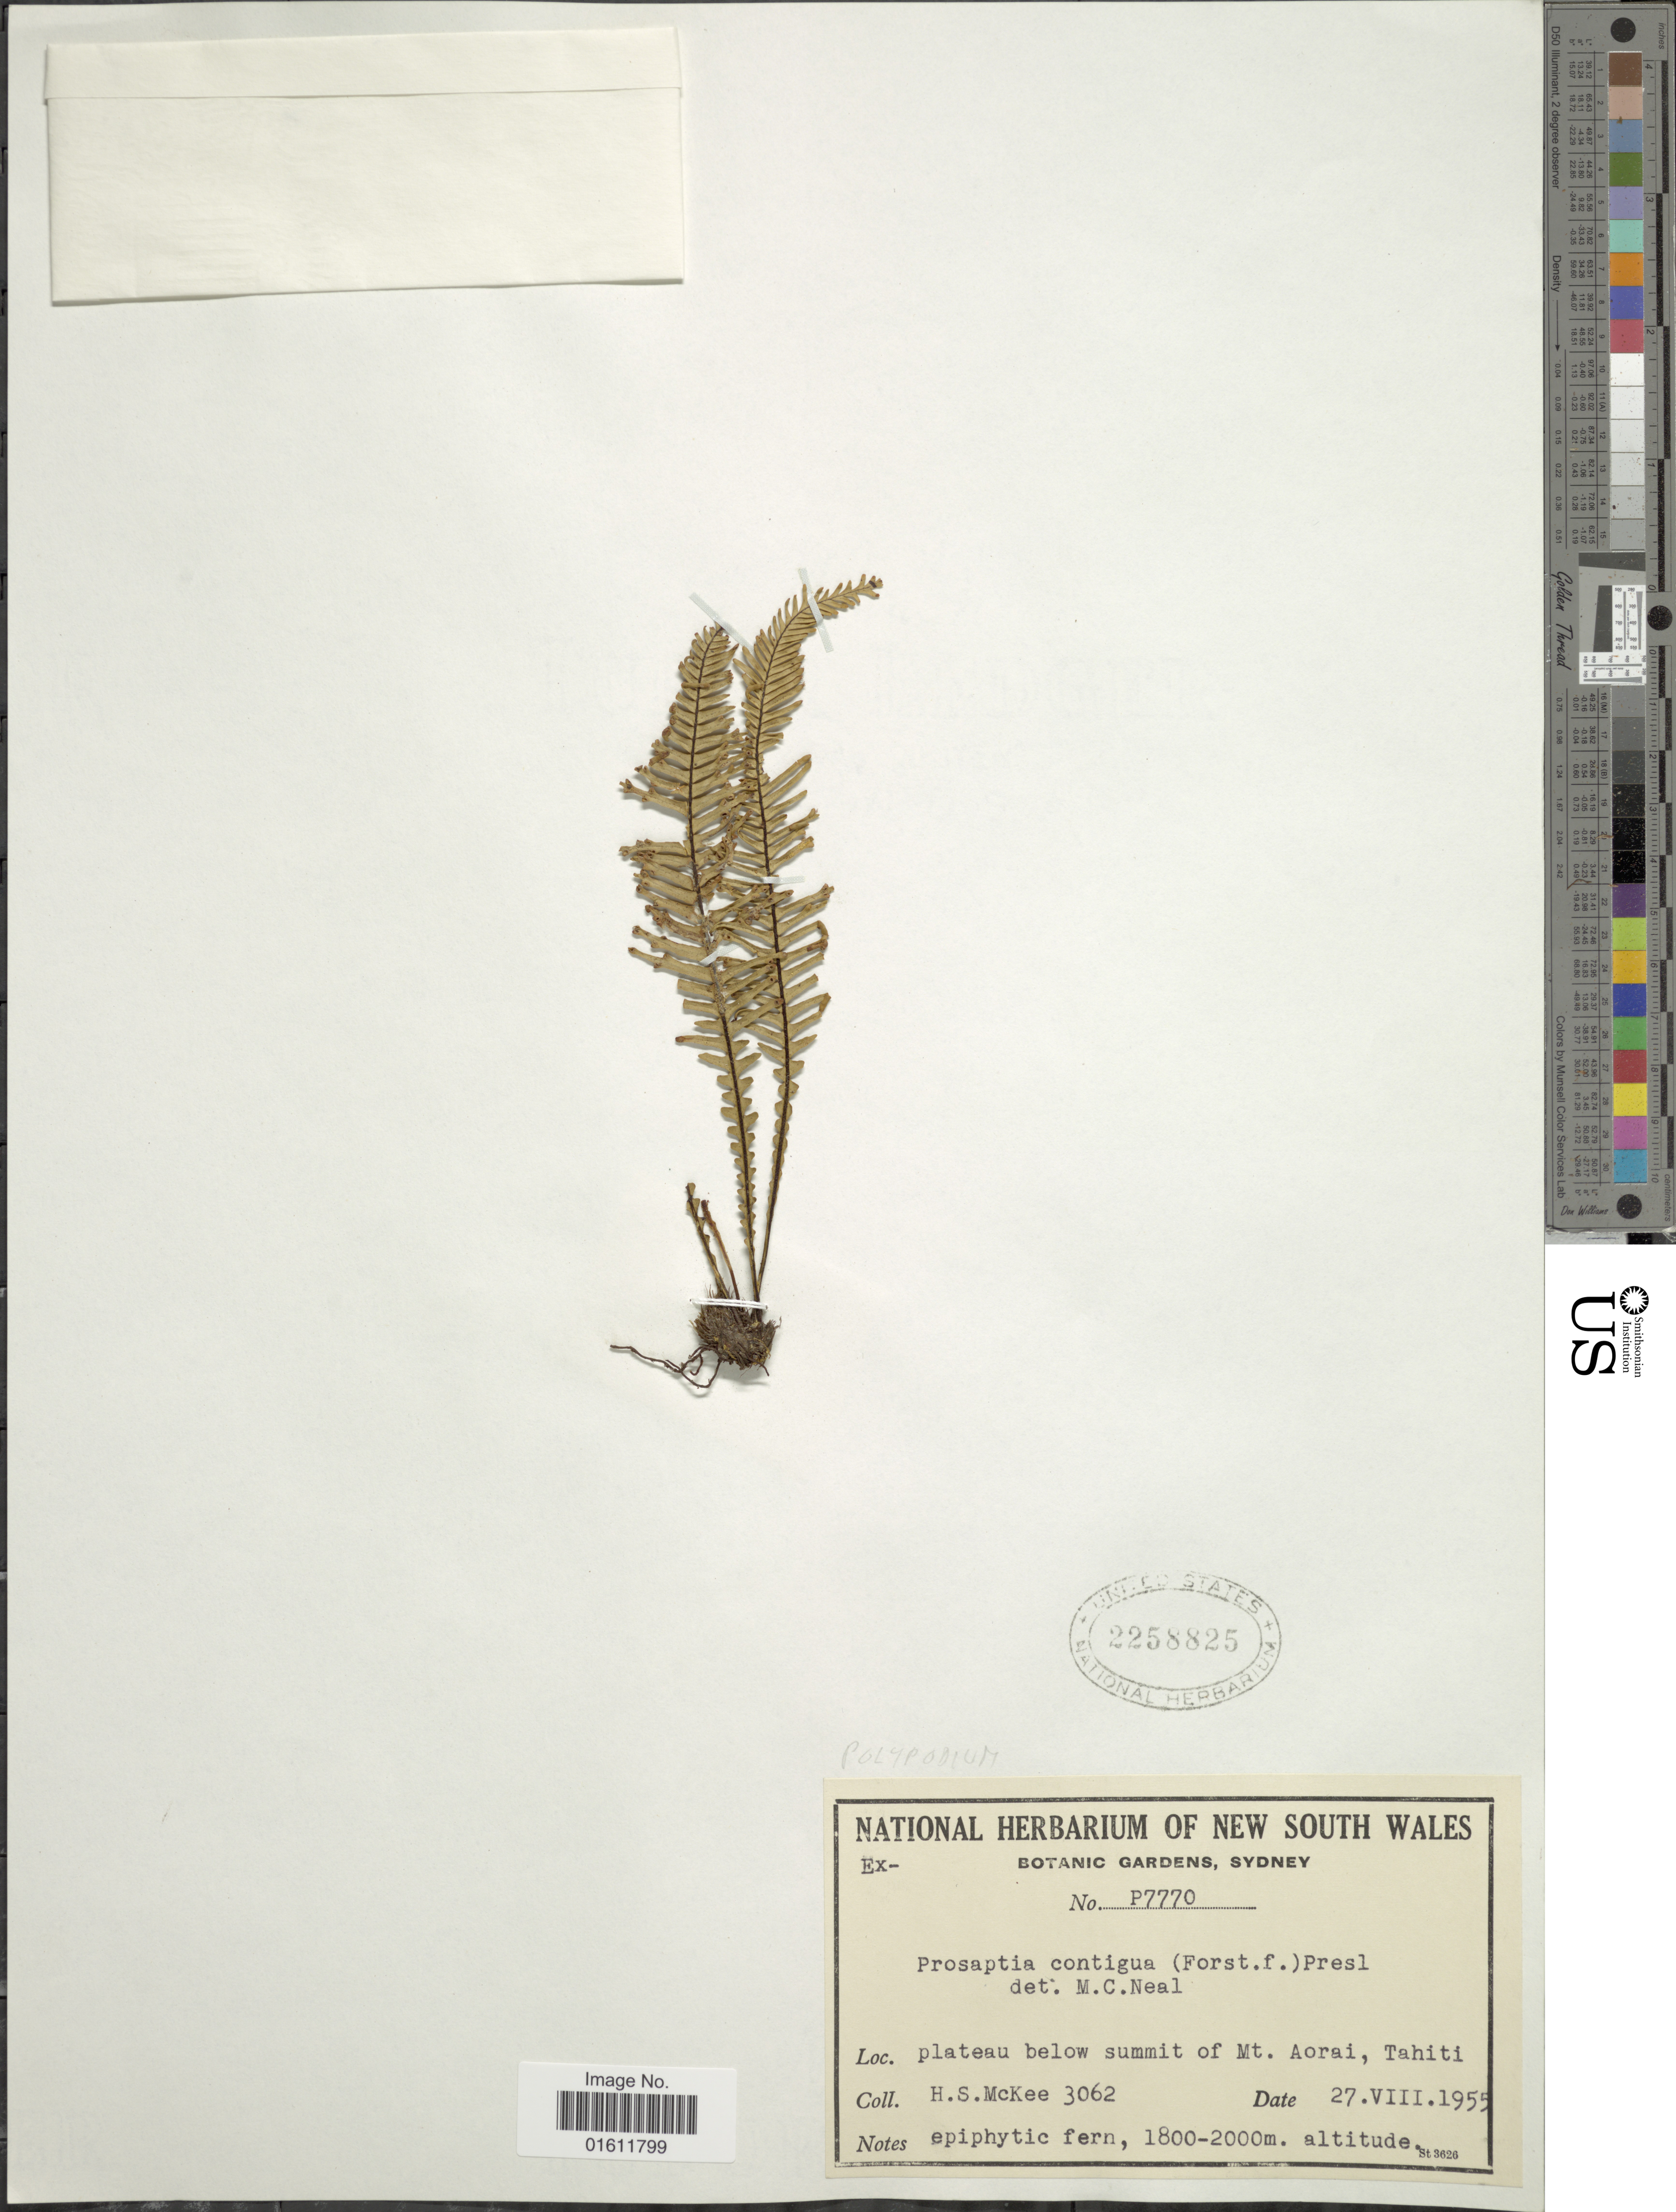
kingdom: Plantae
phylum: Tracheophyta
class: Polypodiopsida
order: Polypodiales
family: Polypodiaceae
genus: Prosaptia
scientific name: Prosaptia contigua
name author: (G. Forst.) Presl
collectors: H. S. McKee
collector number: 3062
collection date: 1955-08-27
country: French Polynesia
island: Tahiti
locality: Plateau below summit of Mt. Aorai, Tahiti.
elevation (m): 1800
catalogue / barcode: US 2258825